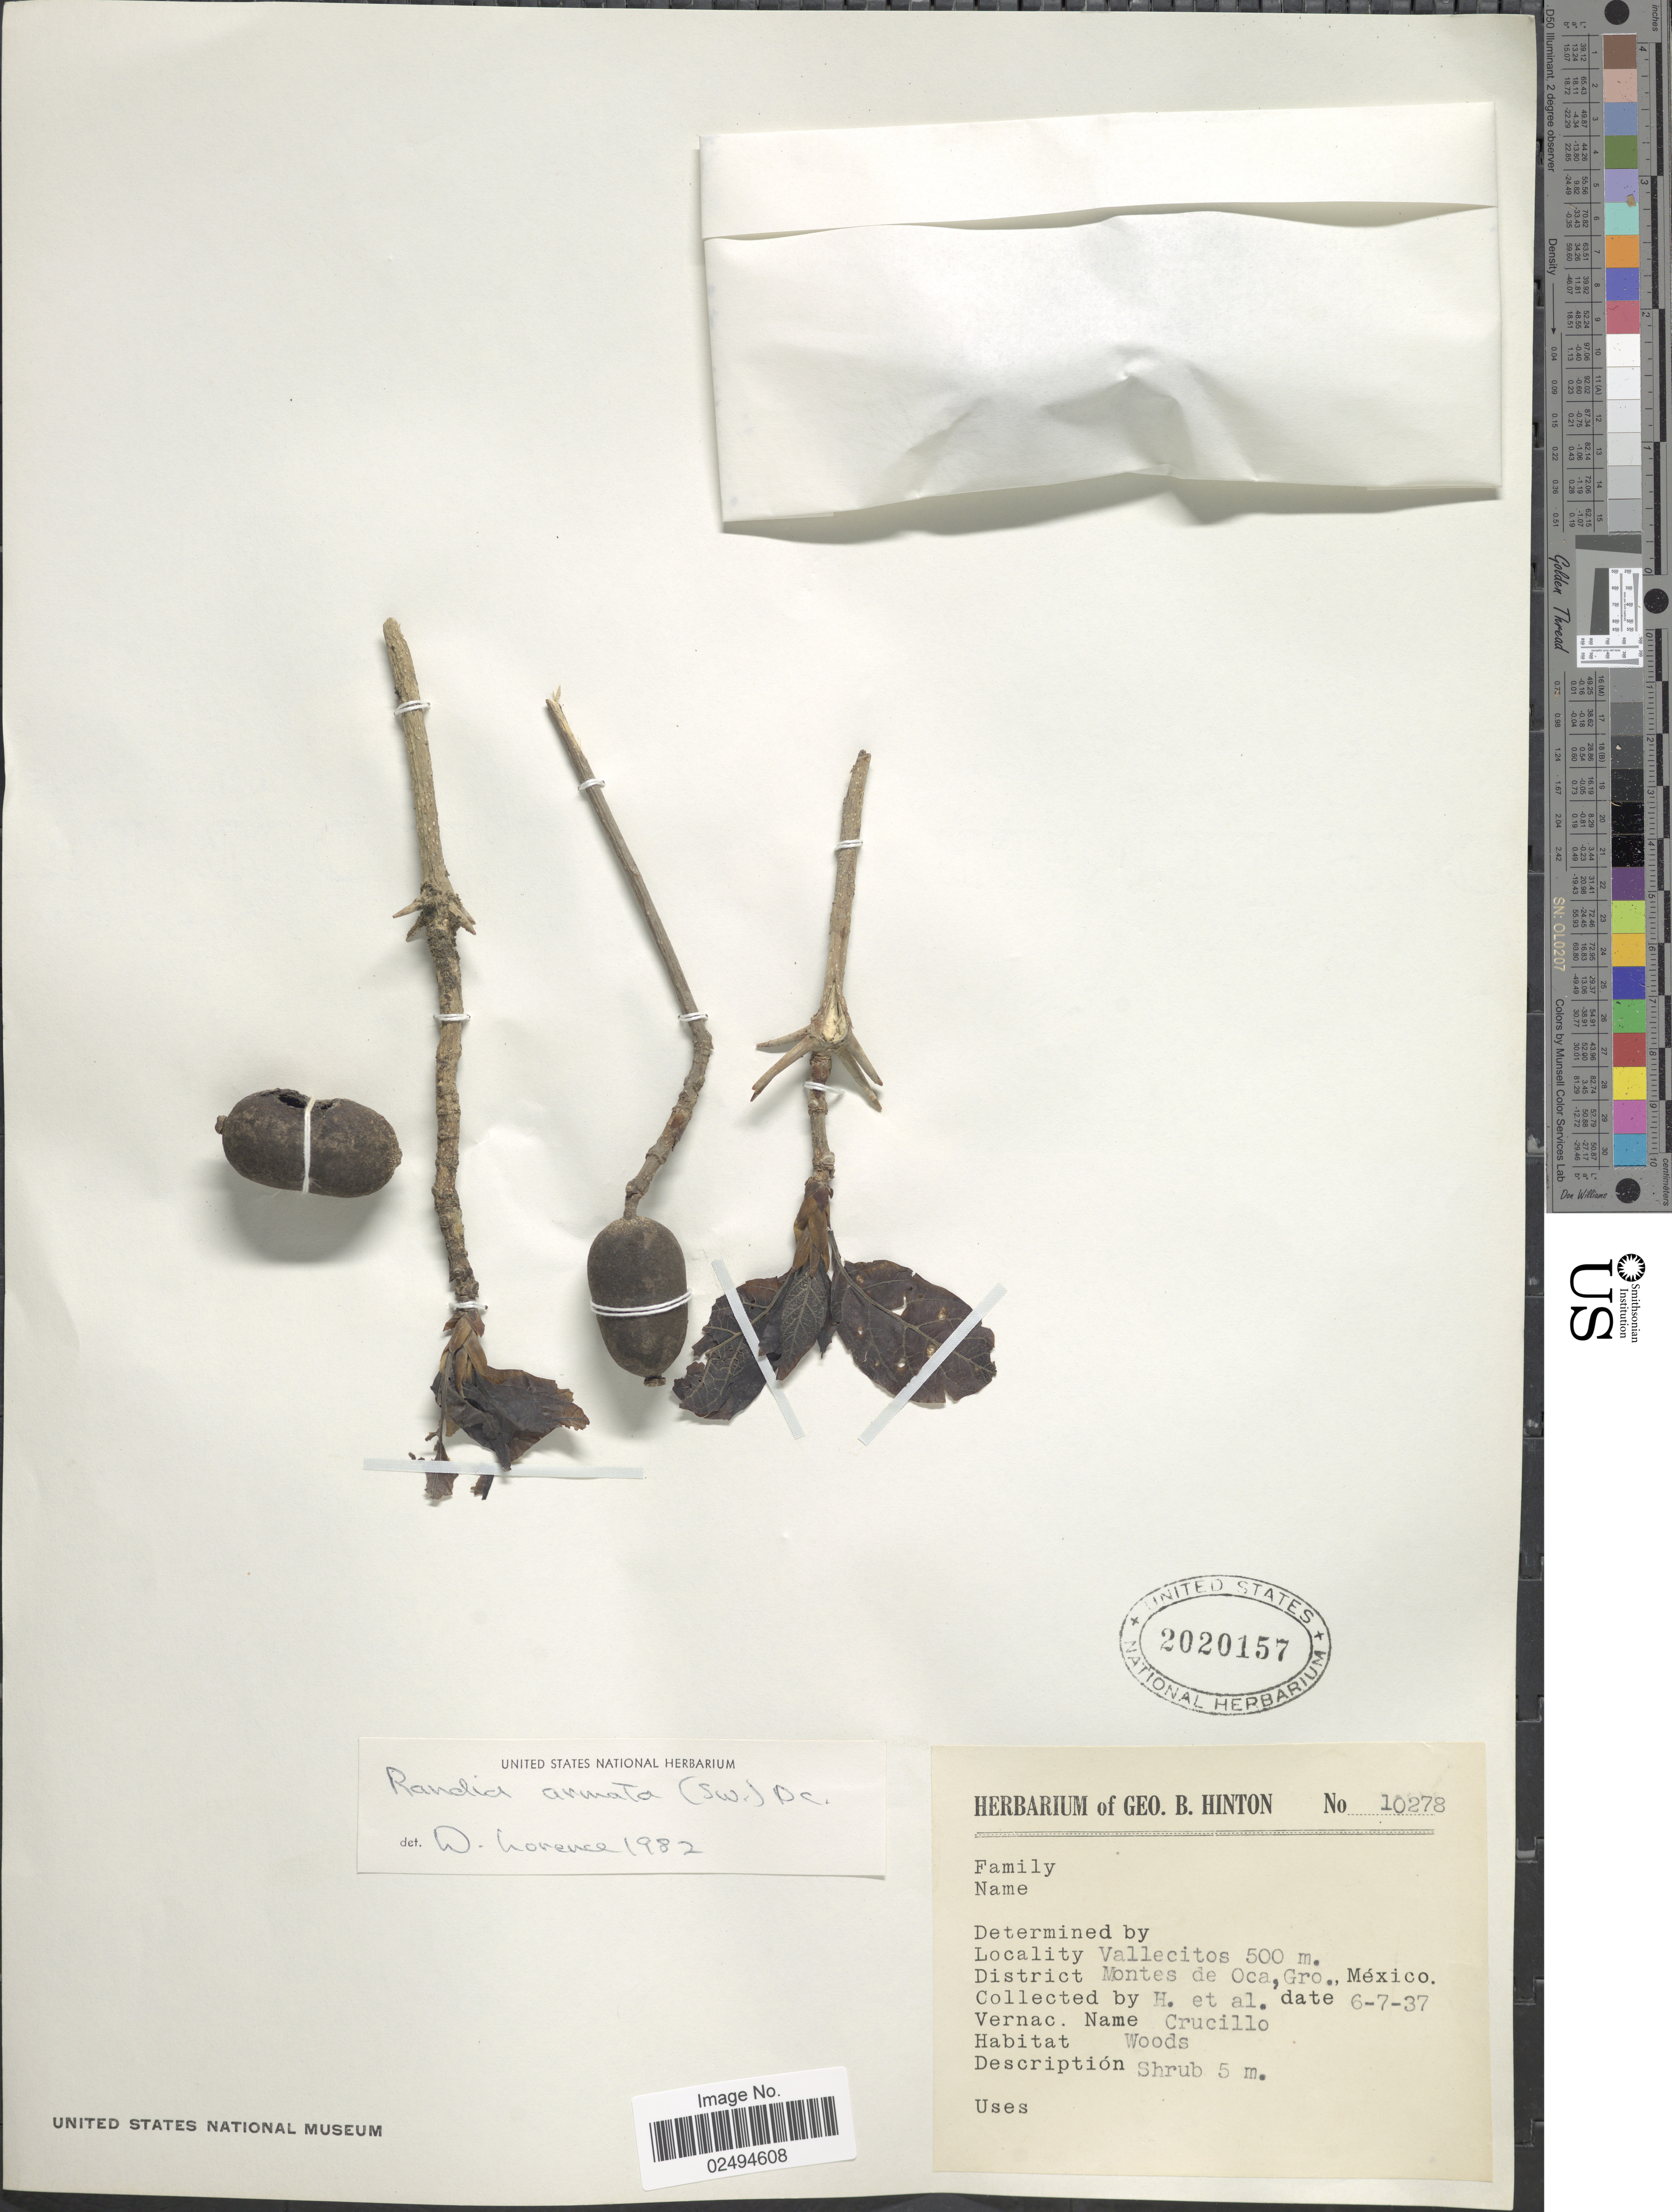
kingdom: Plantae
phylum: Tracheophyta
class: Magnoliopsida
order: Gentianales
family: Rubiaceae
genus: Randia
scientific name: Randia armata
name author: (Sw.) DC.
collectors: G. B. Hinton & et al.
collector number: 10278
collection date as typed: Transcribed d/m/y: 6/7/37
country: Mexico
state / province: Guerrero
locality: Vallecitos. District Montes de Oca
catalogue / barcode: US 2020157